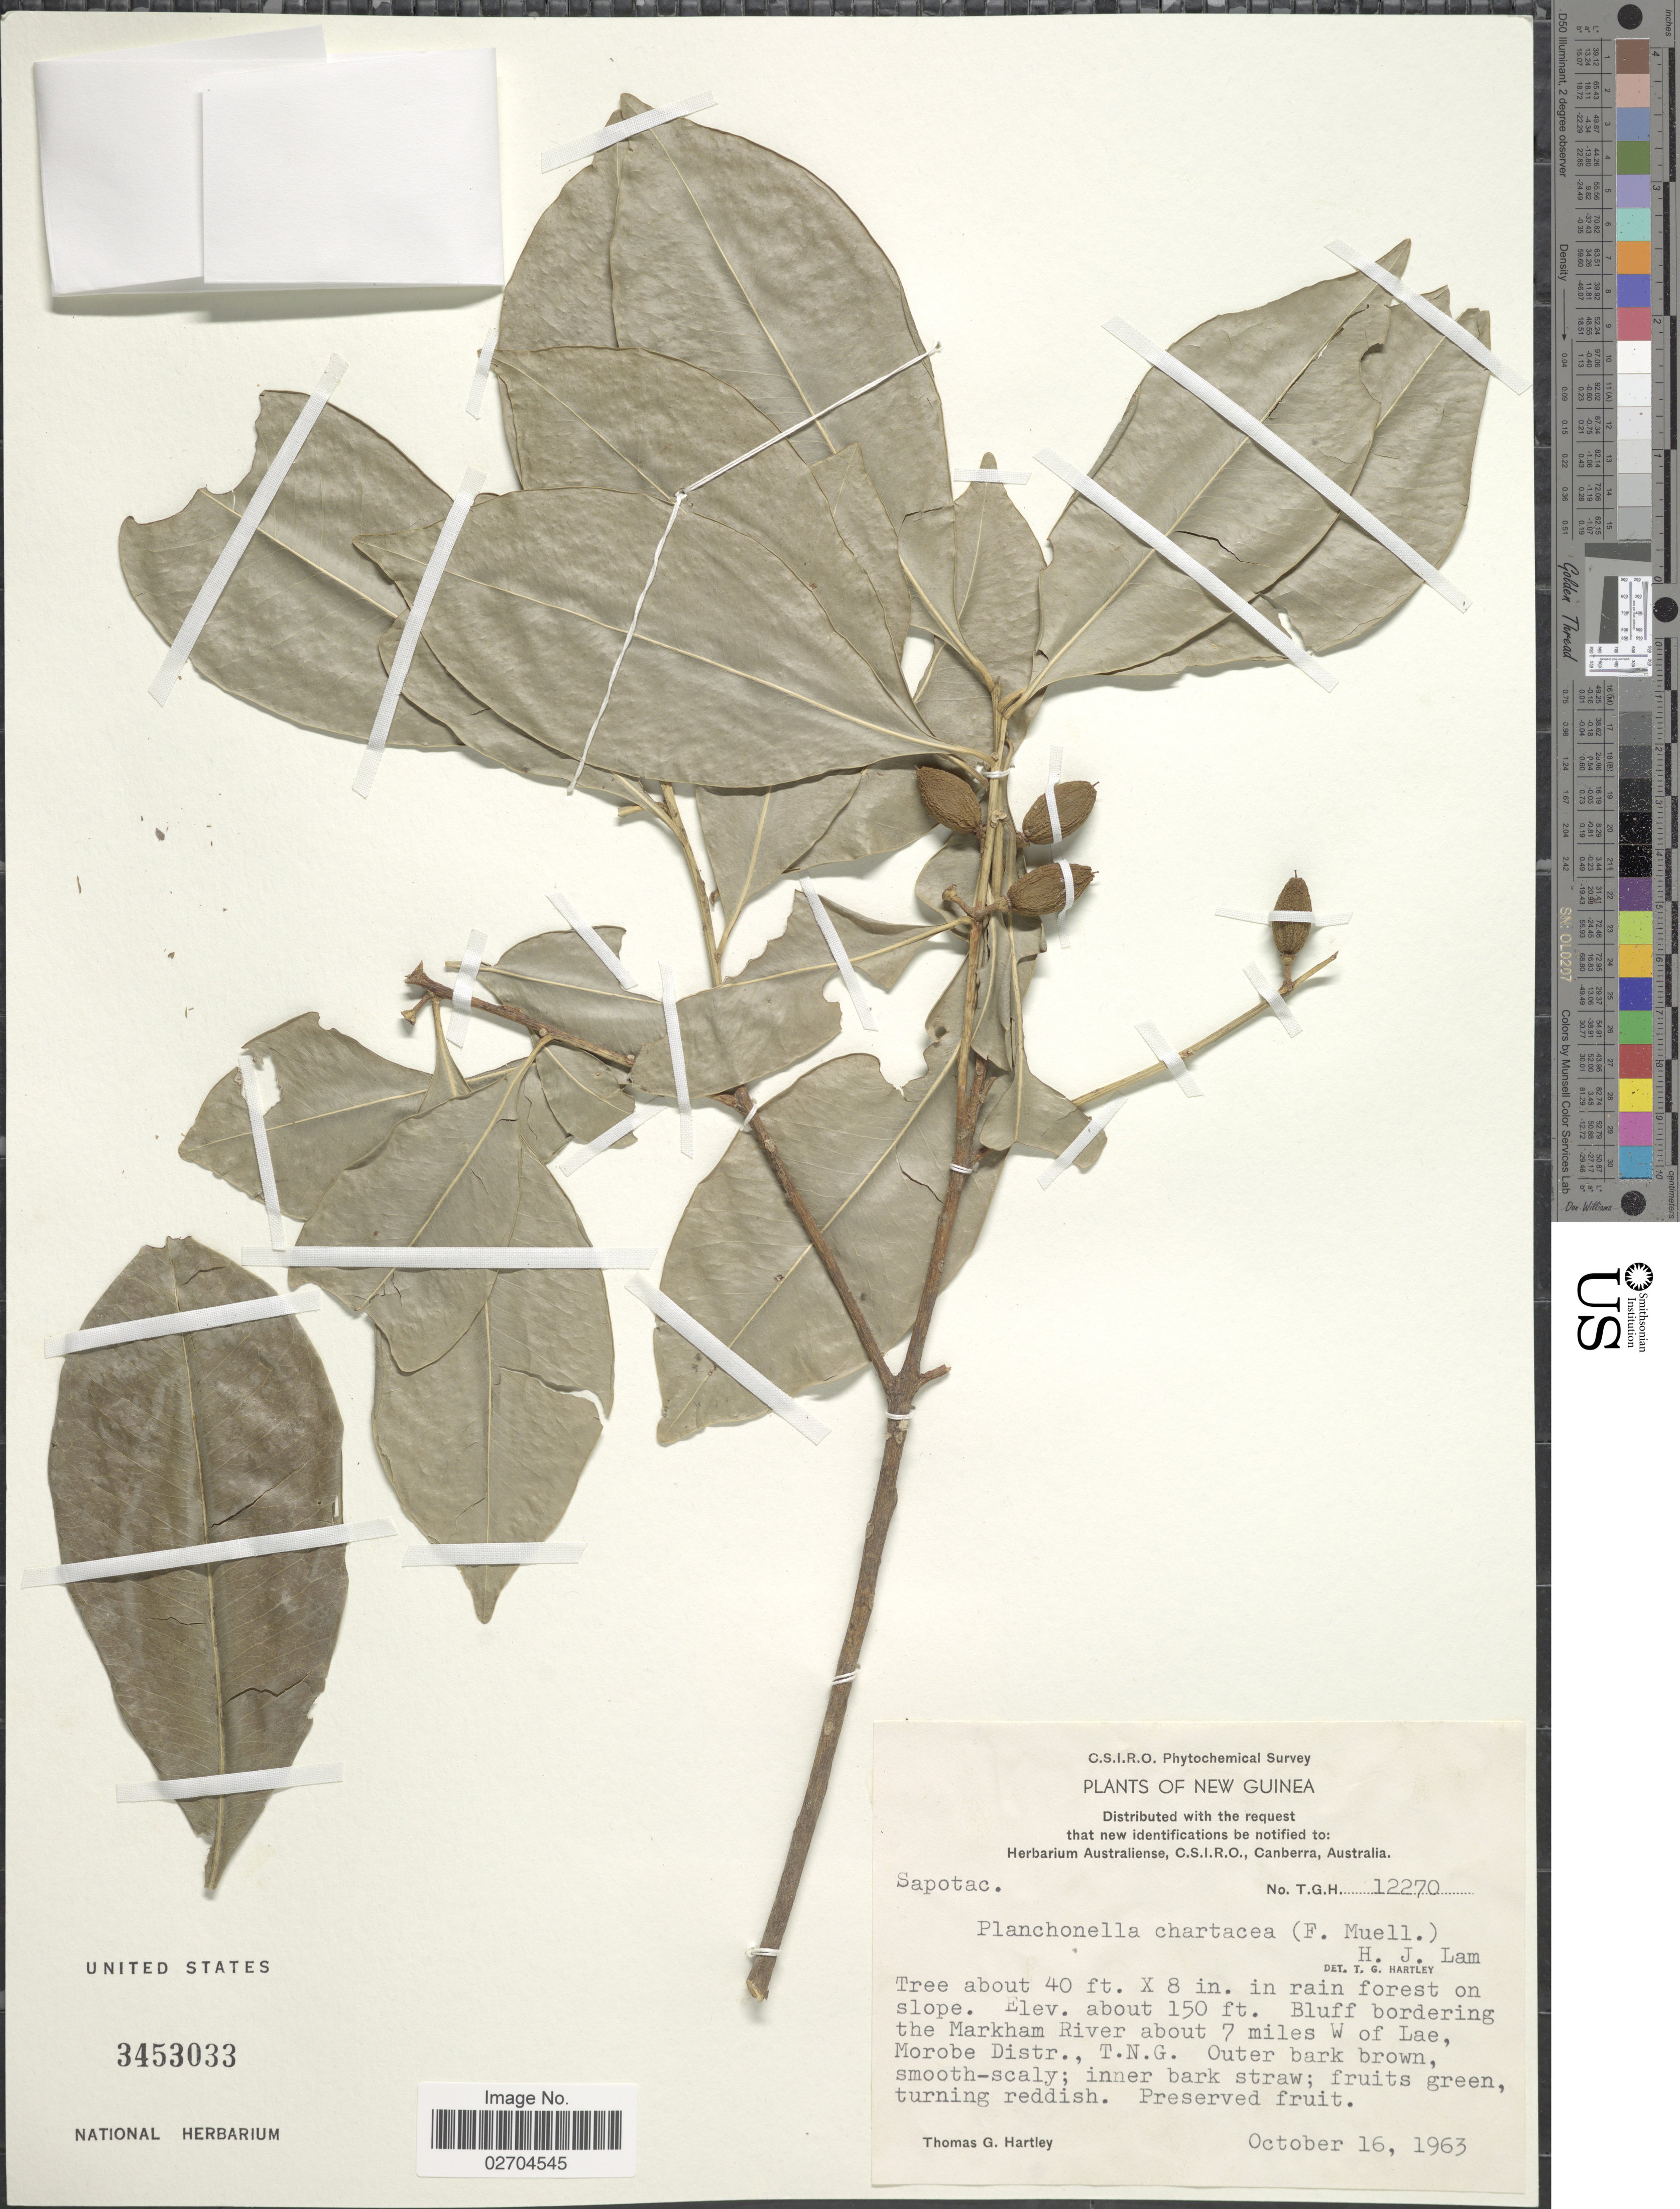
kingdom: Plantae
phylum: Tracheophyta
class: Magnoliopsida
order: Ericales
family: Sapotaceae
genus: Planchonella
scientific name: Planchonella chartacea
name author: (F. Muell. ex Benth.) H.J. Lam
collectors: T. G. Hartley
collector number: TGH1270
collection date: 1963-10-16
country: Papua New Guinea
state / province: Morobe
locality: New Guinea. Bluff bordering the Markham River about 7 miles W of Lae, Morobe Distr., T.N.G.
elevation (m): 46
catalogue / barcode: US 3453033